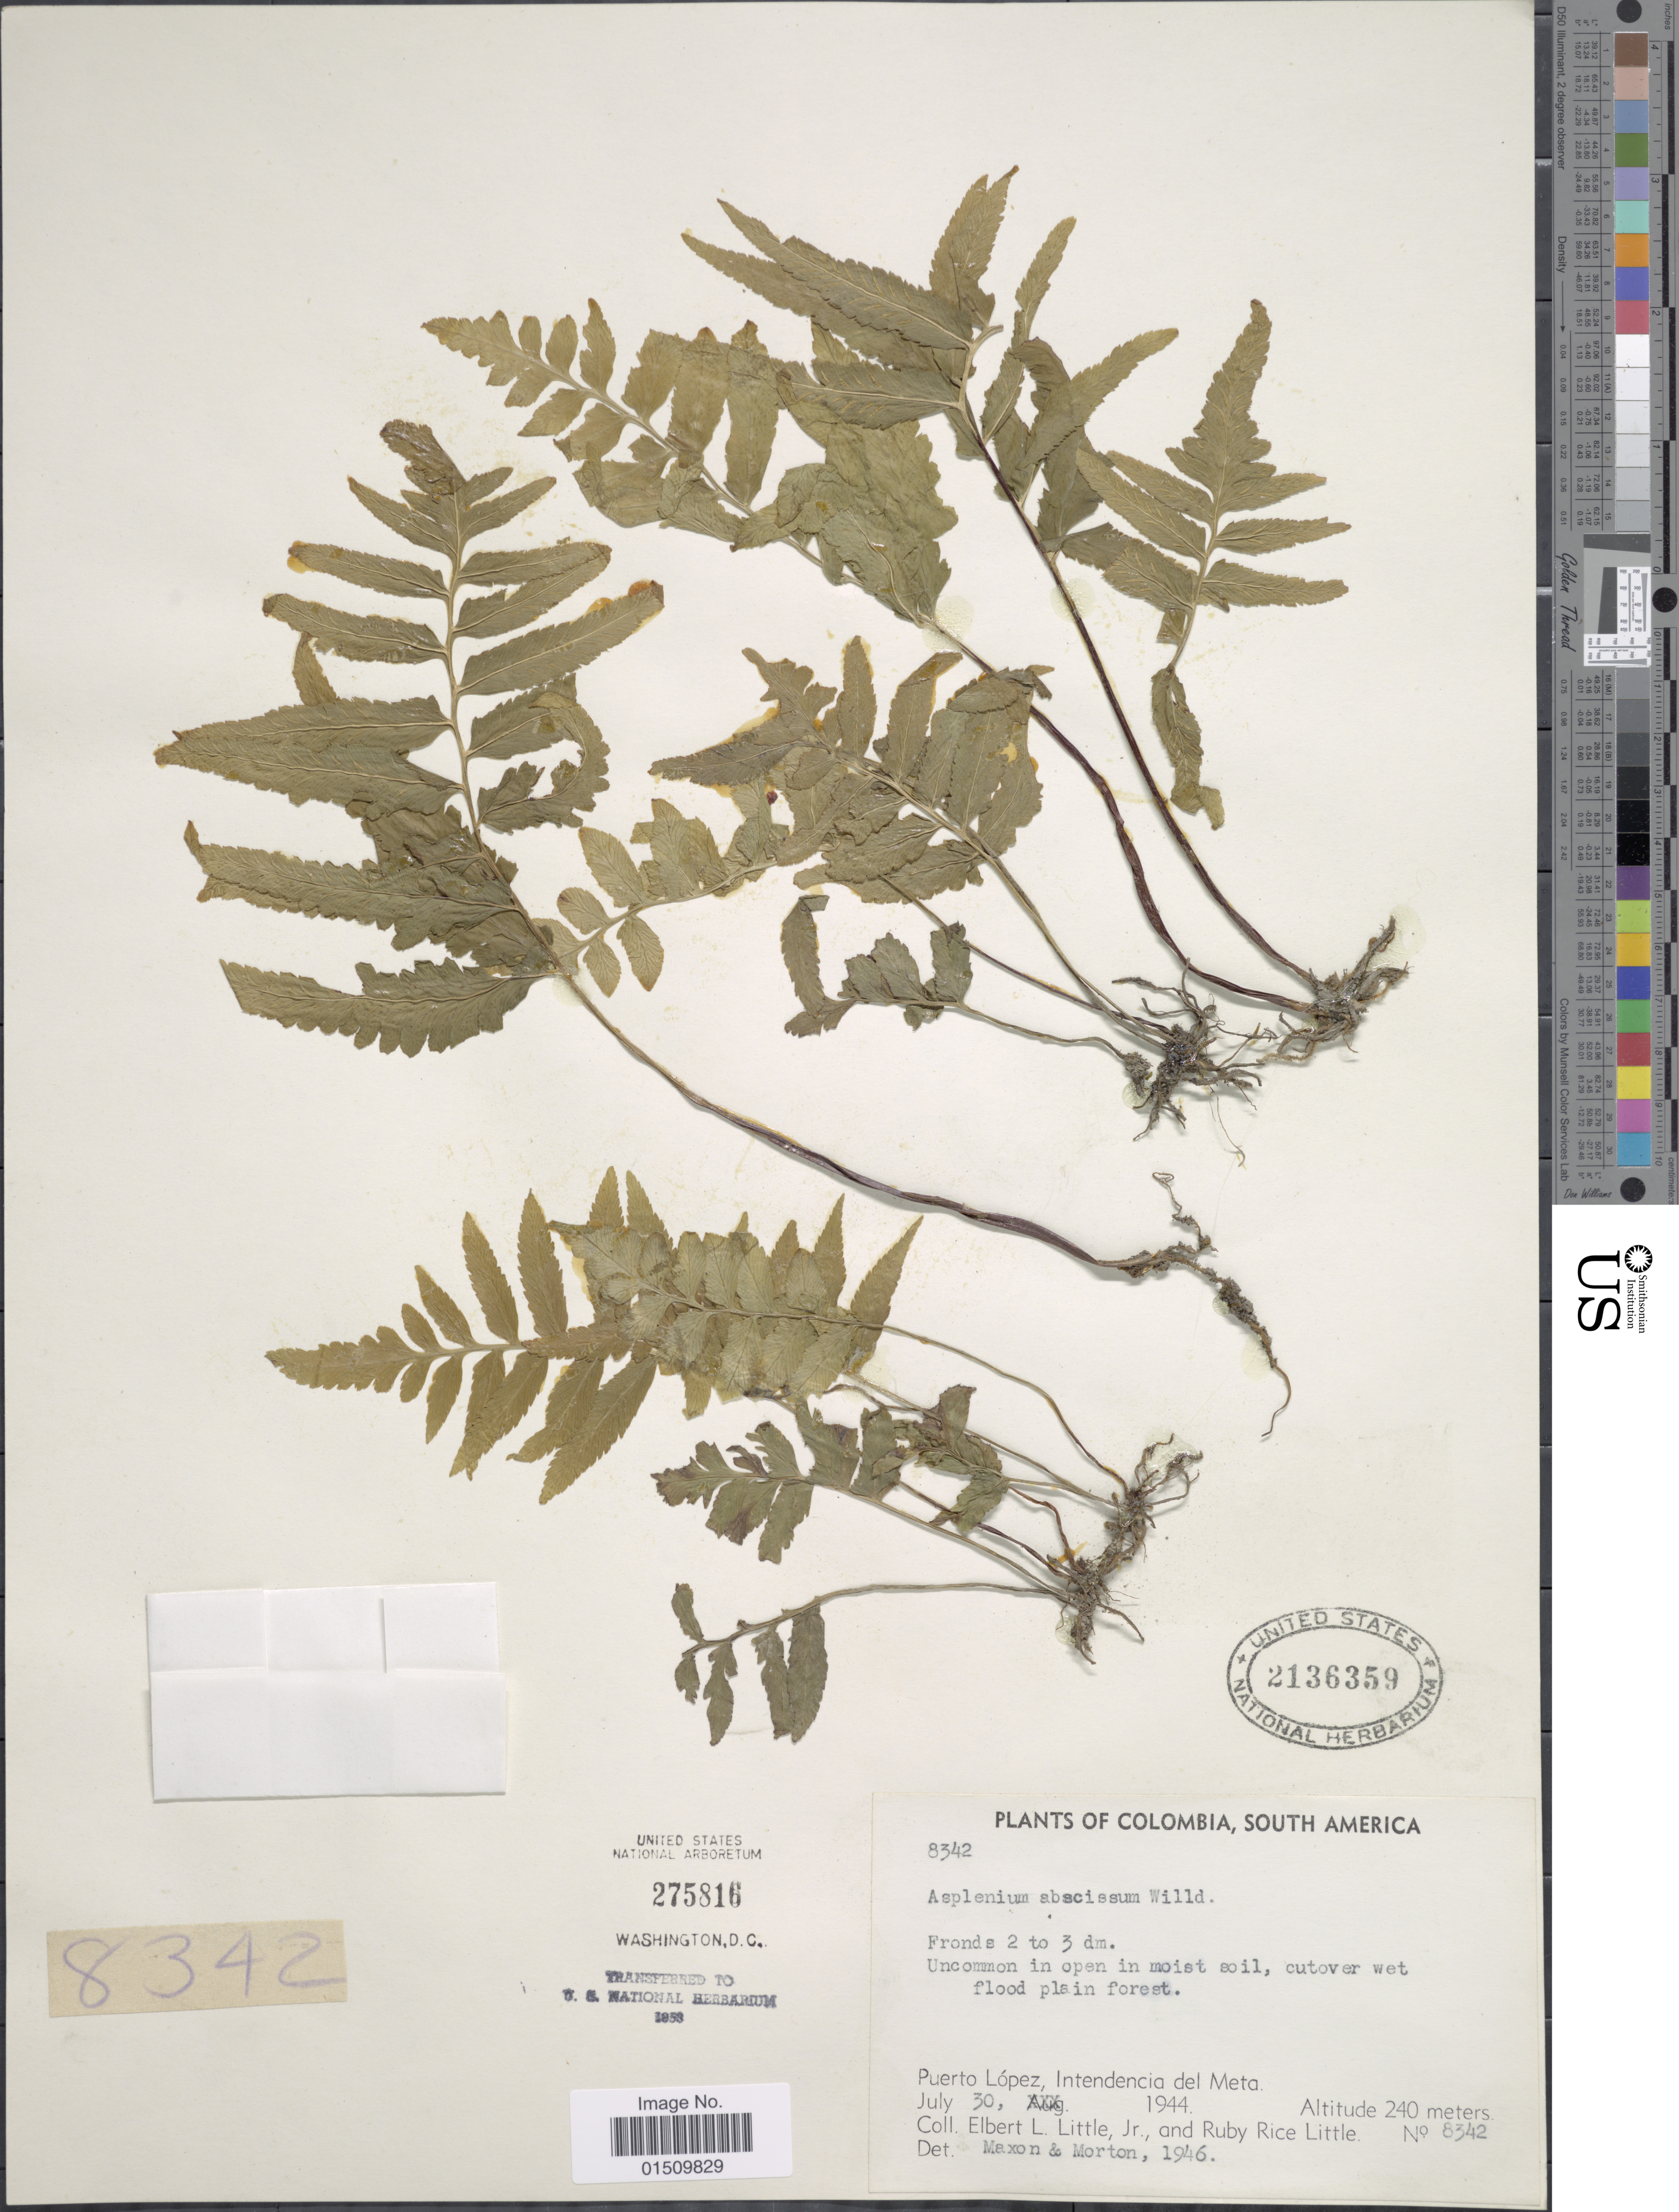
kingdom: Plantae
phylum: Tracheophyta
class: Polypodiopsida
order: Polypodiales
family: Aspleniaceae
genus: Asplenium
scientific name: Asplenium abscissum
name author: Willd.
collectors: E. L. Little & R. R. Little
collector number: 8342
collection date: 1944-07-30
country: Colombia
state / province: Meta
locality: Colombia, South America, Puerto Lopez, Intendencia del Meta.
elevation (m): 240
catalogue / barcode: US 2136359